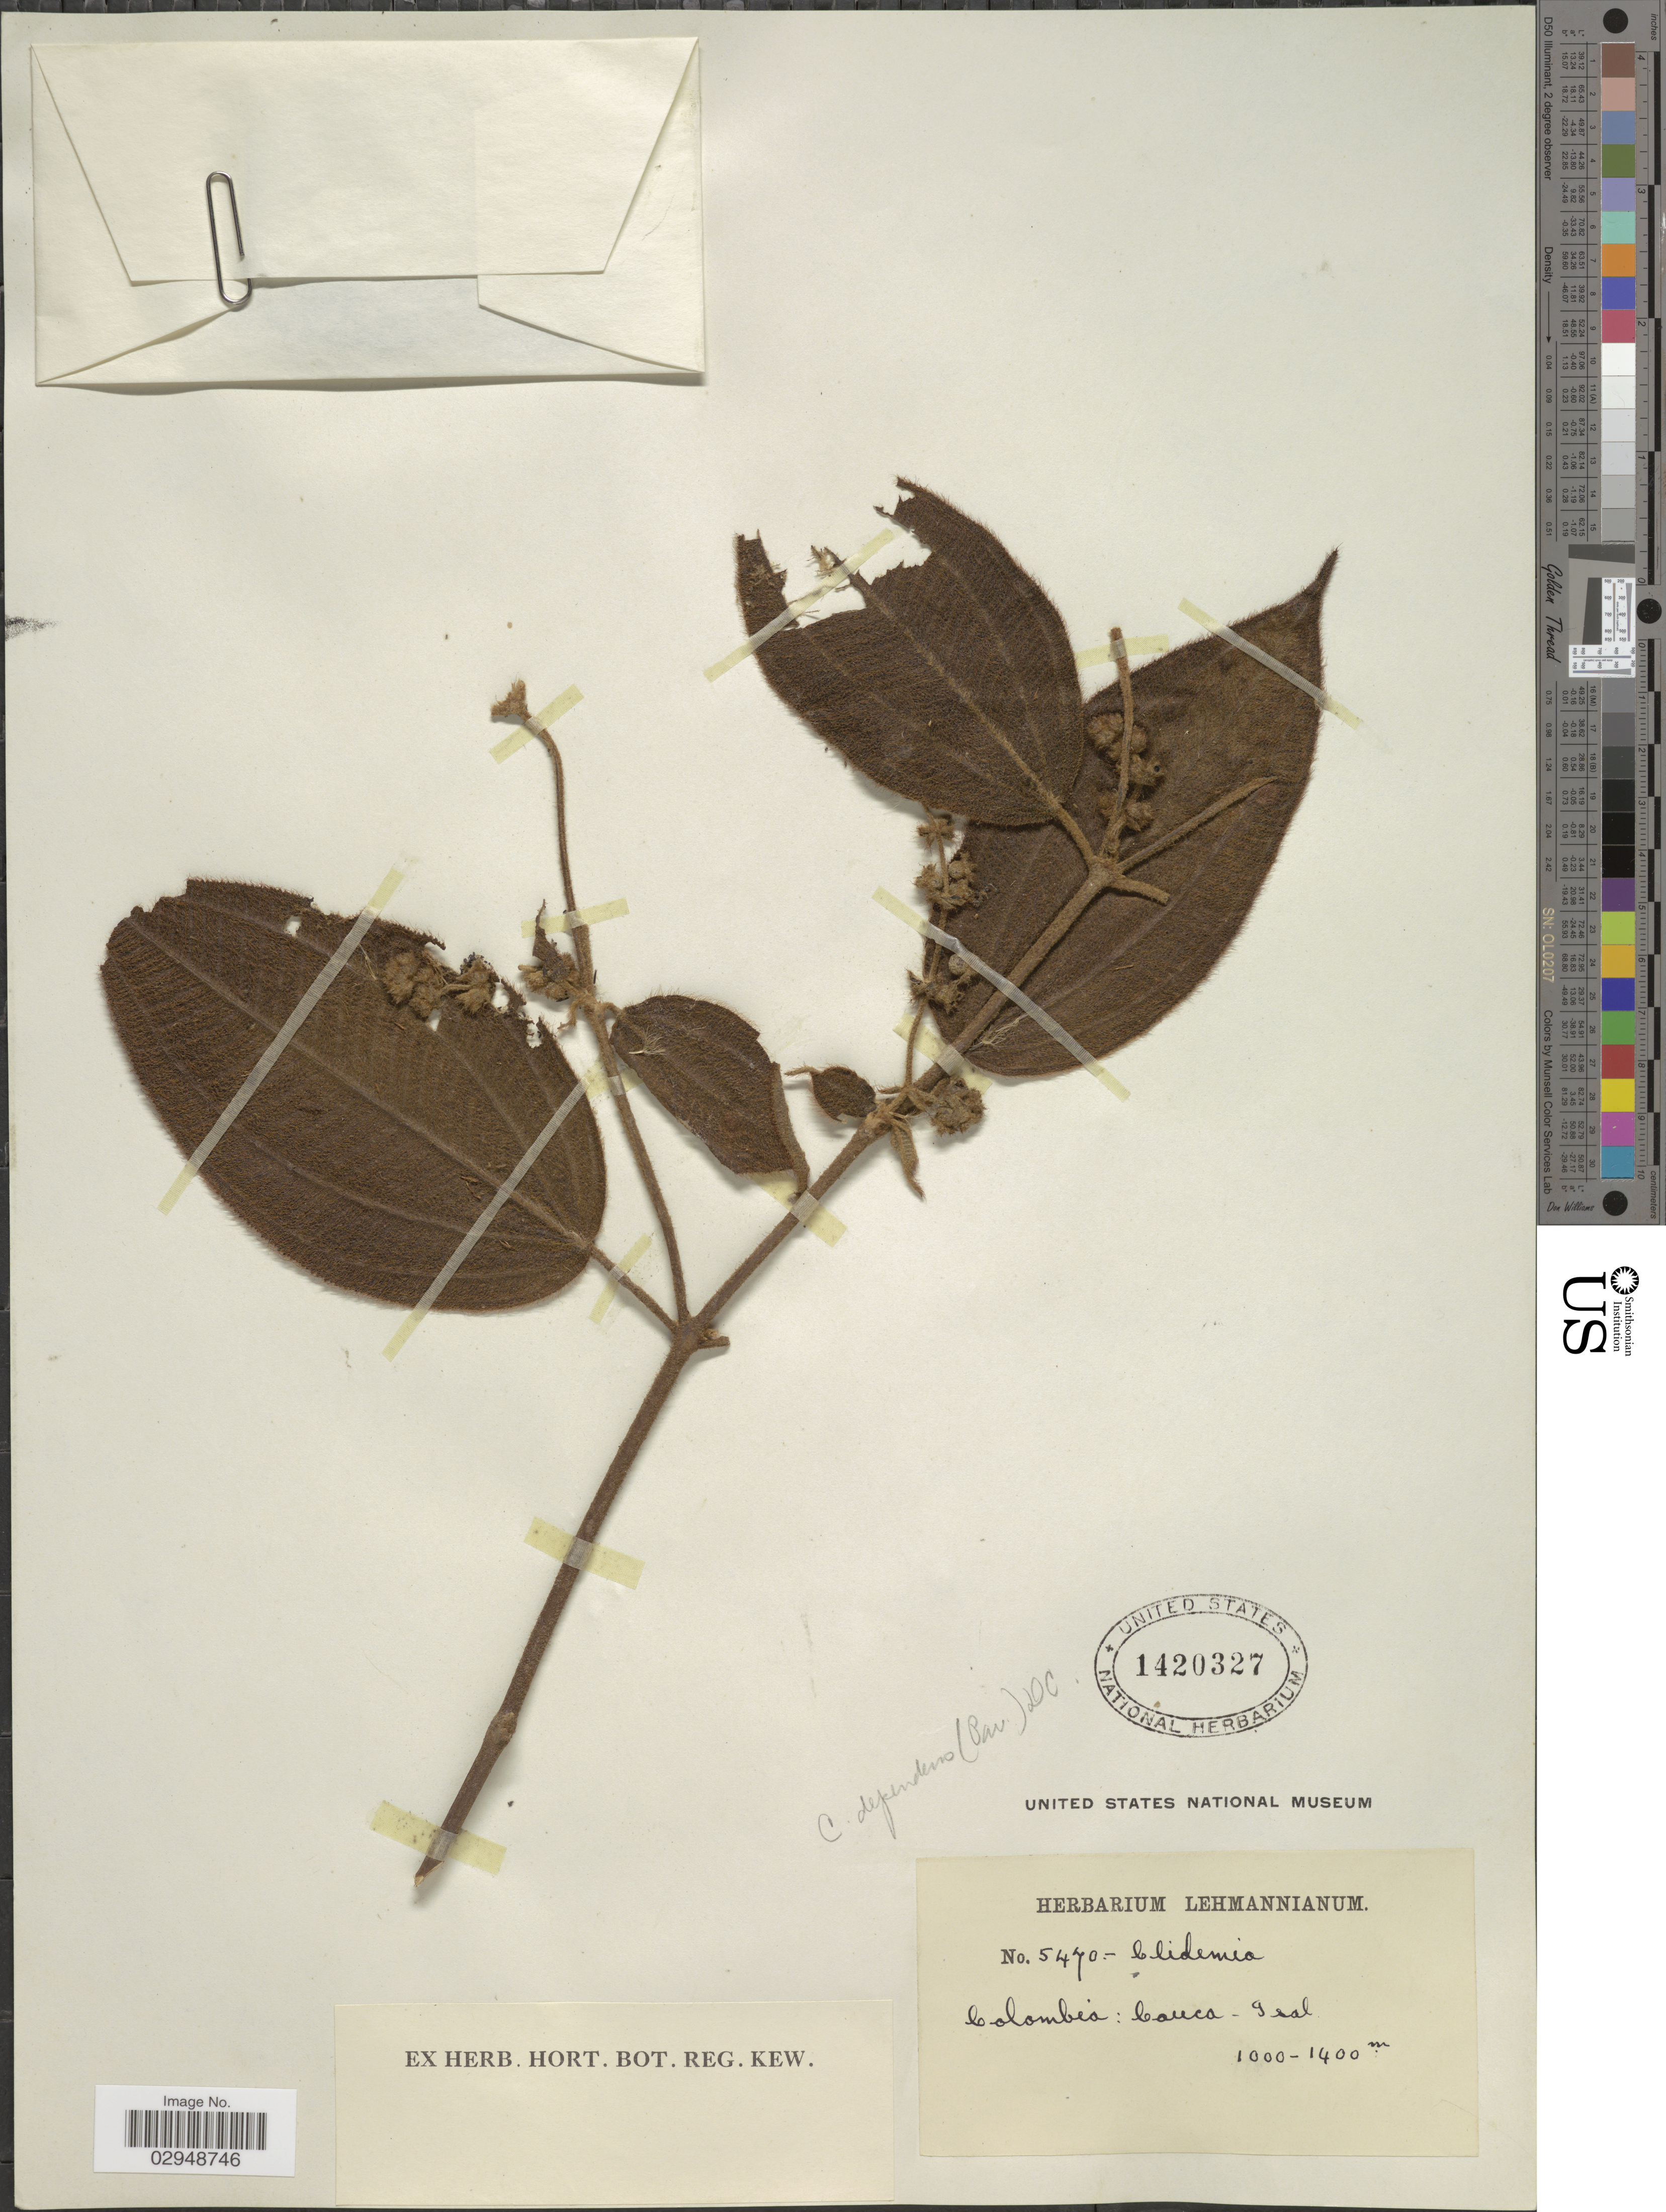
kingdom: Plantae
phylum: Tracheophyta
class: Magnoliopsida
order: Myrtales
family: Melastomataceae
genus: Clidemia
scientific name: Clidemia capitellata var. dependens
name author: (Pav. & D. Don) J.F. Macbr.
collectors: ex herb. Lehmannianum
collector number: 5470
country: Colombia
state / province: Cauca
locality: Isal.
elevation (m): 1000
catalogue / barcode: US 1420327